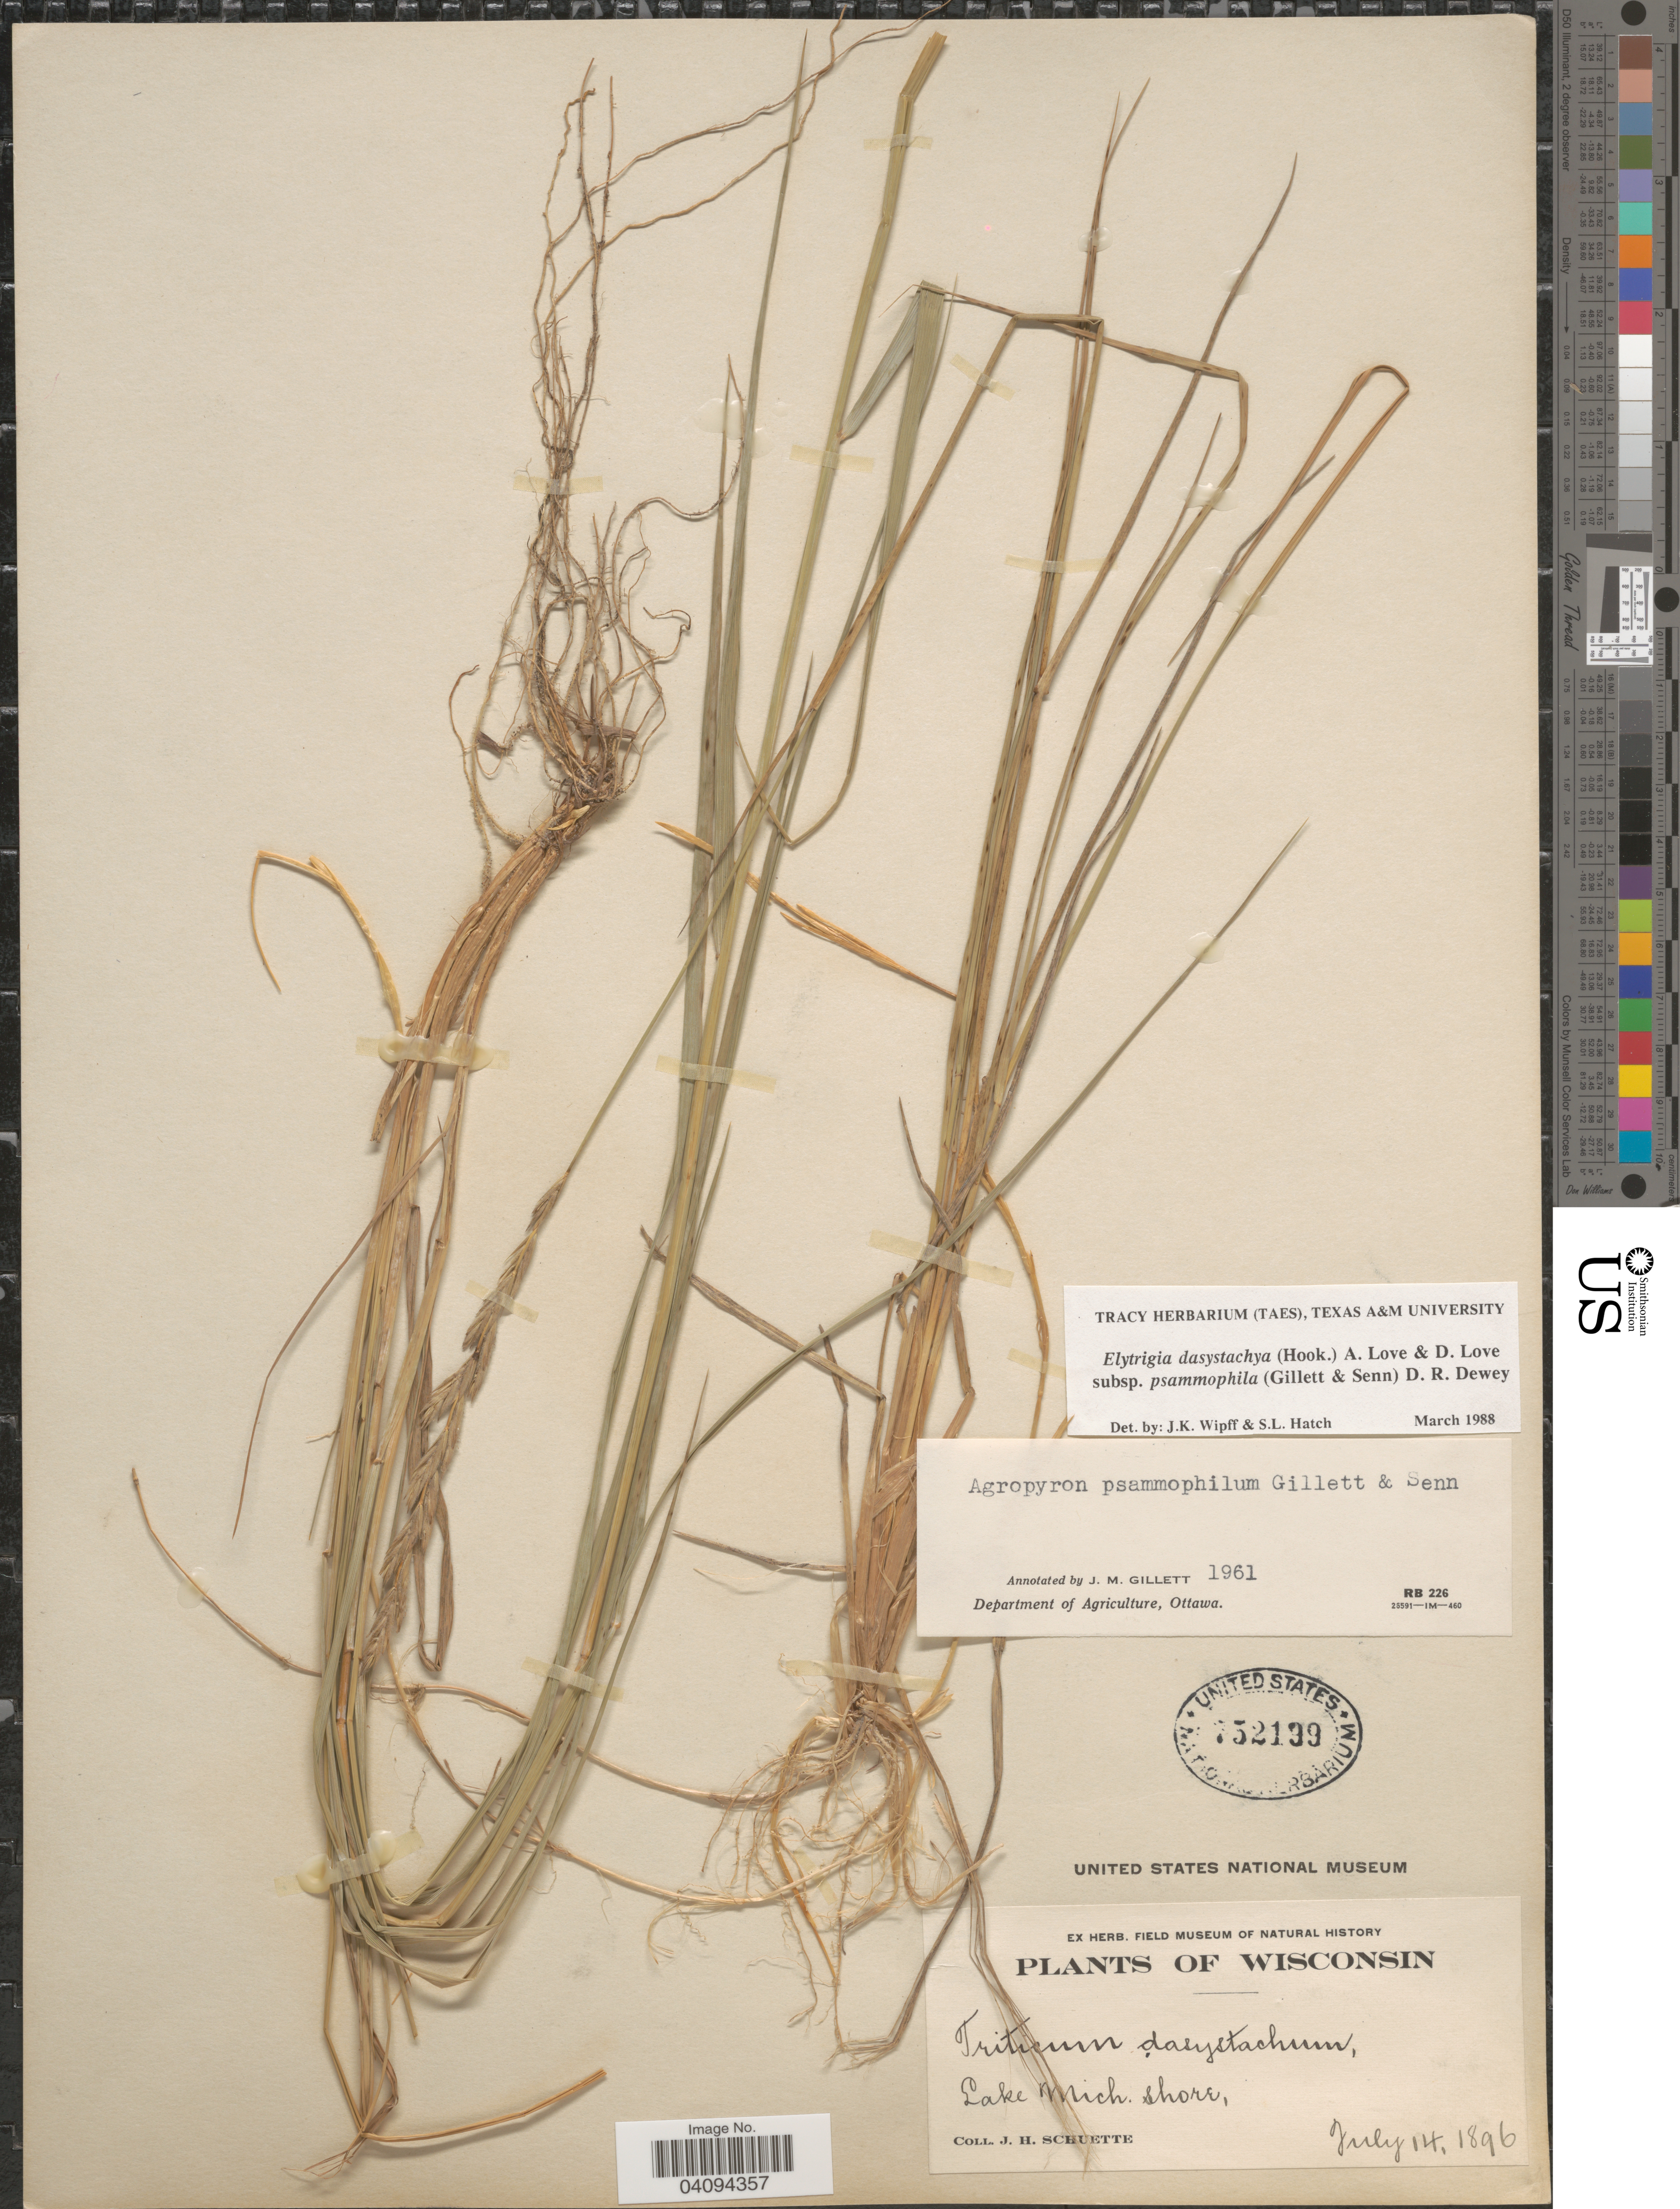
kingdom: Plantae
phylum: Tracheophyta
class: Liliopsida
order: Poales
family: Poaceae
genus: Elymus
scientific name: Elymus lanceolatus subsp. psammophilus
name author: (J.M. Gillett & H. Senn) Á. Löve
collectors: J. H. Schuette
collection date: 1896-07-14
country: United States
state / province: Wisconsin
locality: Lake Mich. shore.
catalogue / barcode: US 752199